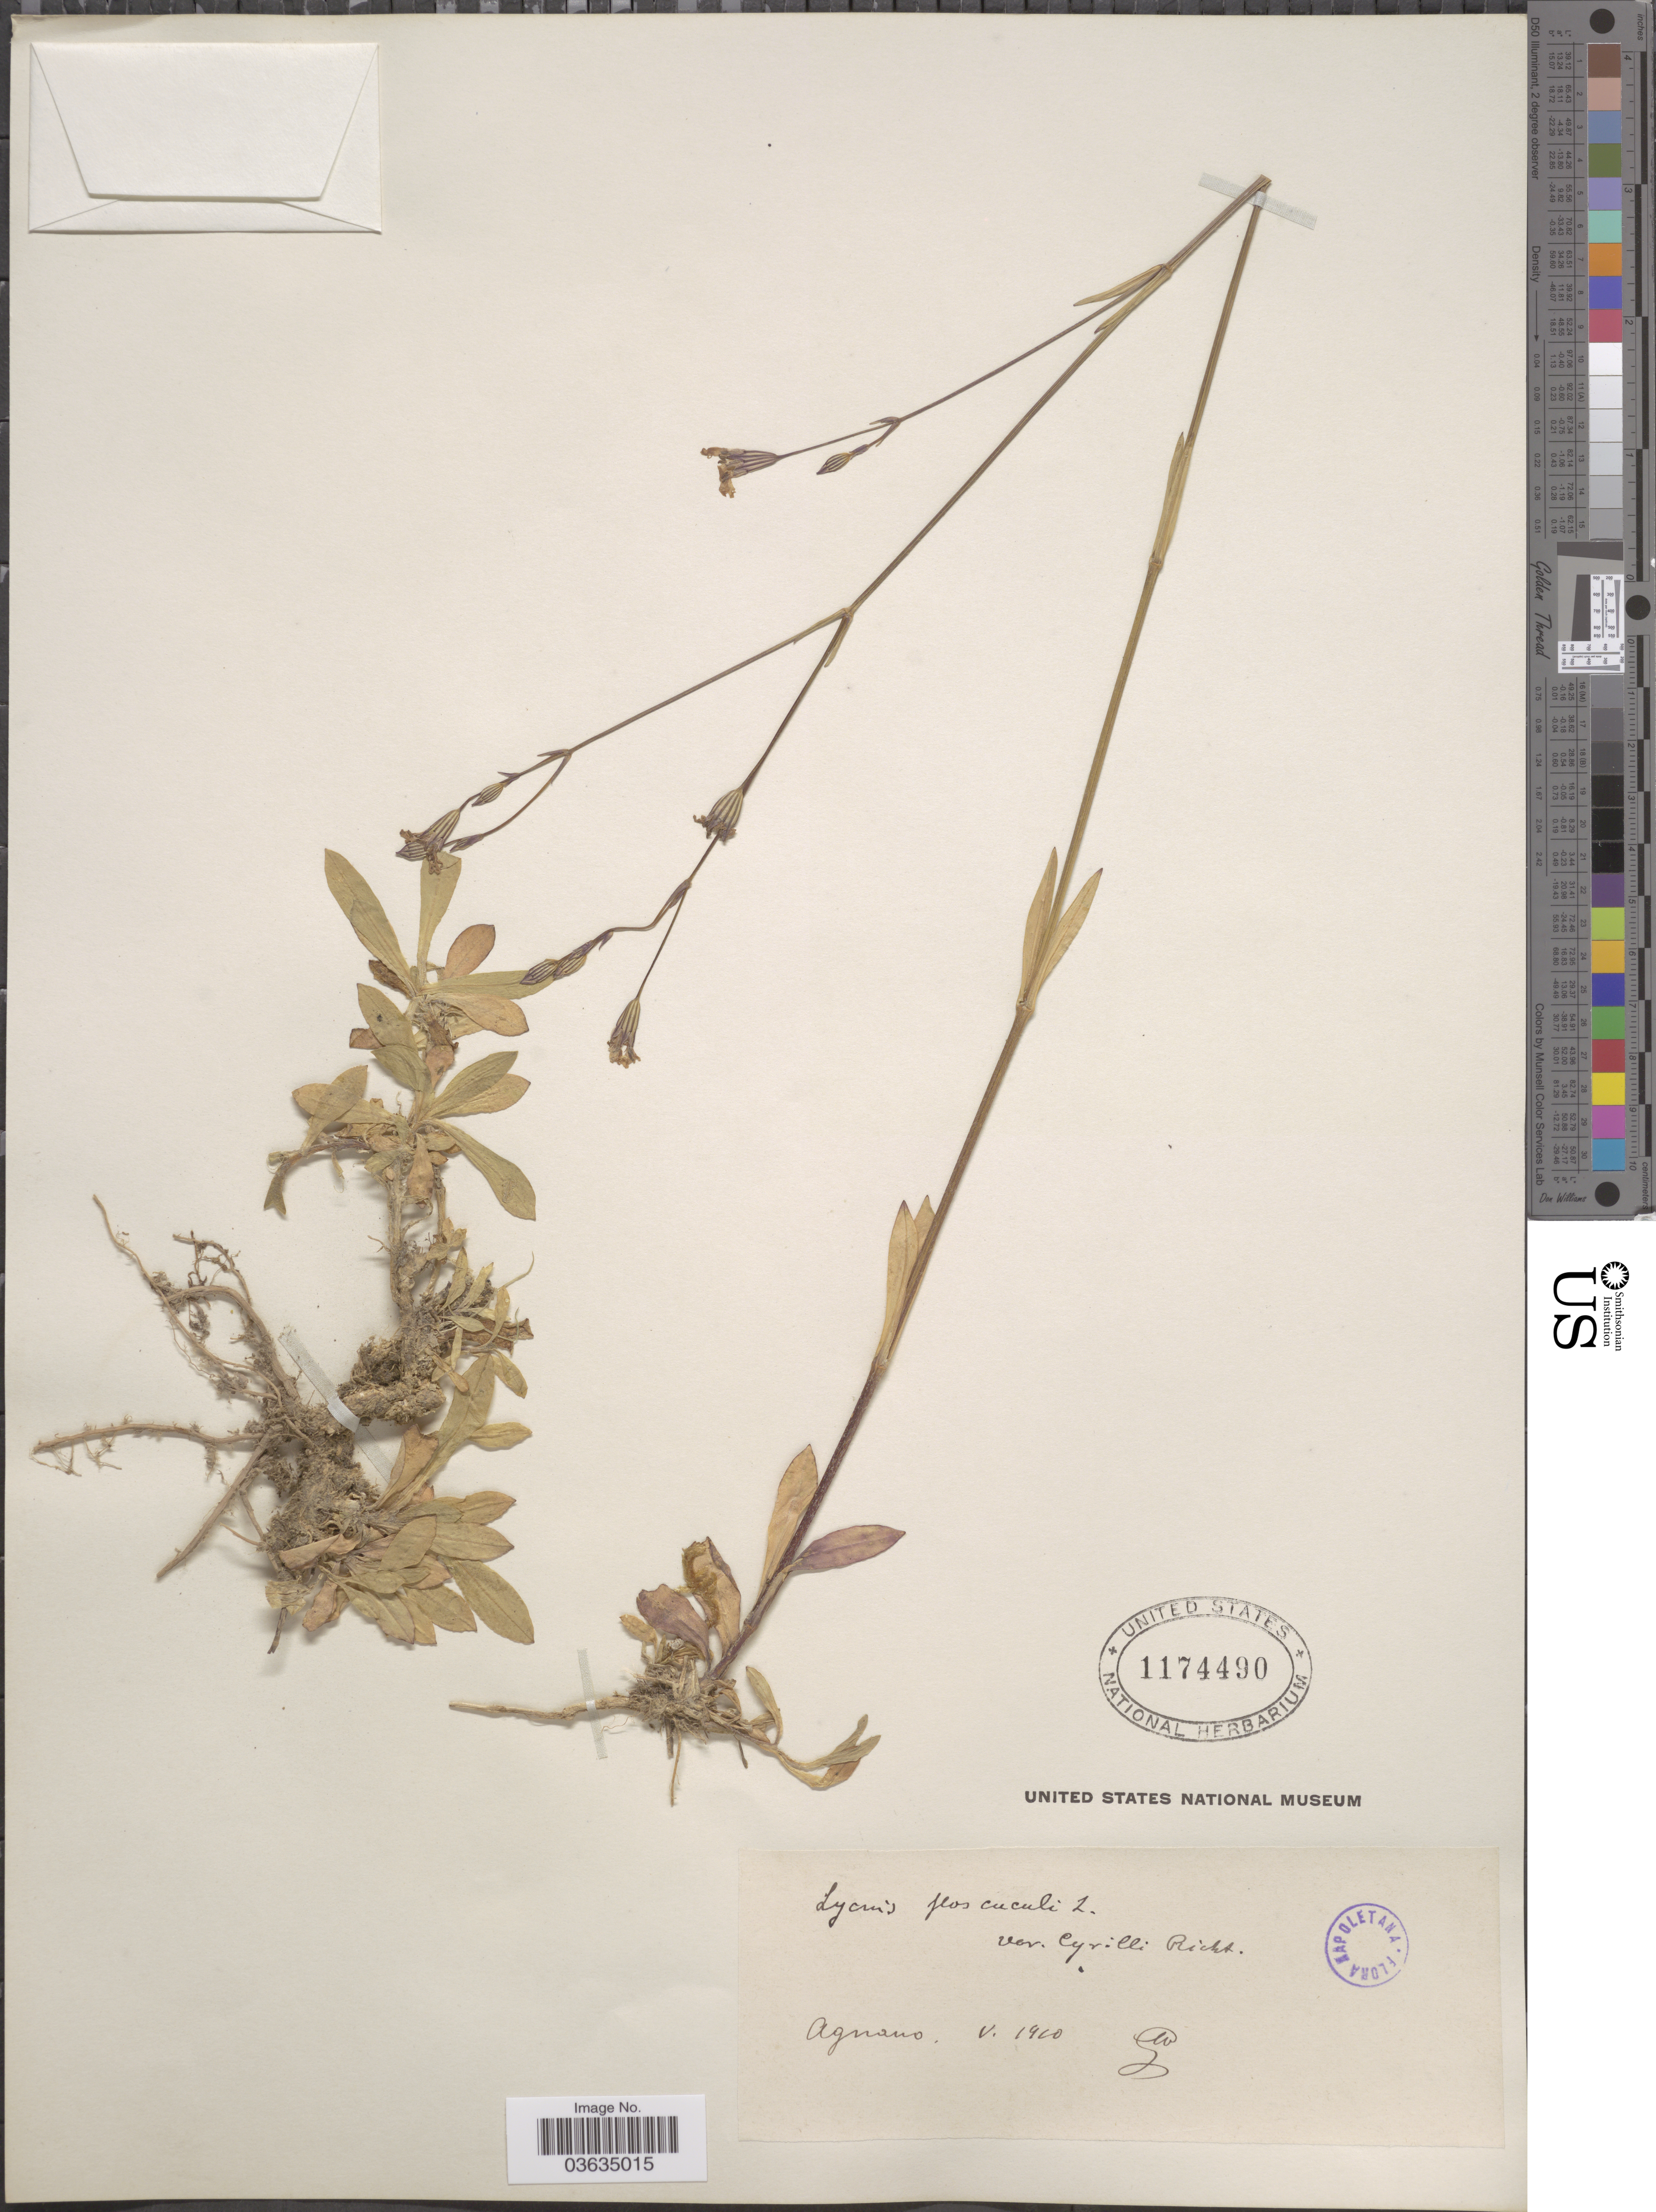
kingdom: Plantae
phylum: Tracheophyta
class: Magnoliopsida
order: Caryophyllales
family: Caryophyllaceae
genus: Silene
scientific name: Silene flos-cuculi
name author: (L.) Greuter & Burdet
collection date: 1910-05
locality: Agnamo.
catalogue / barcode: US 1174490